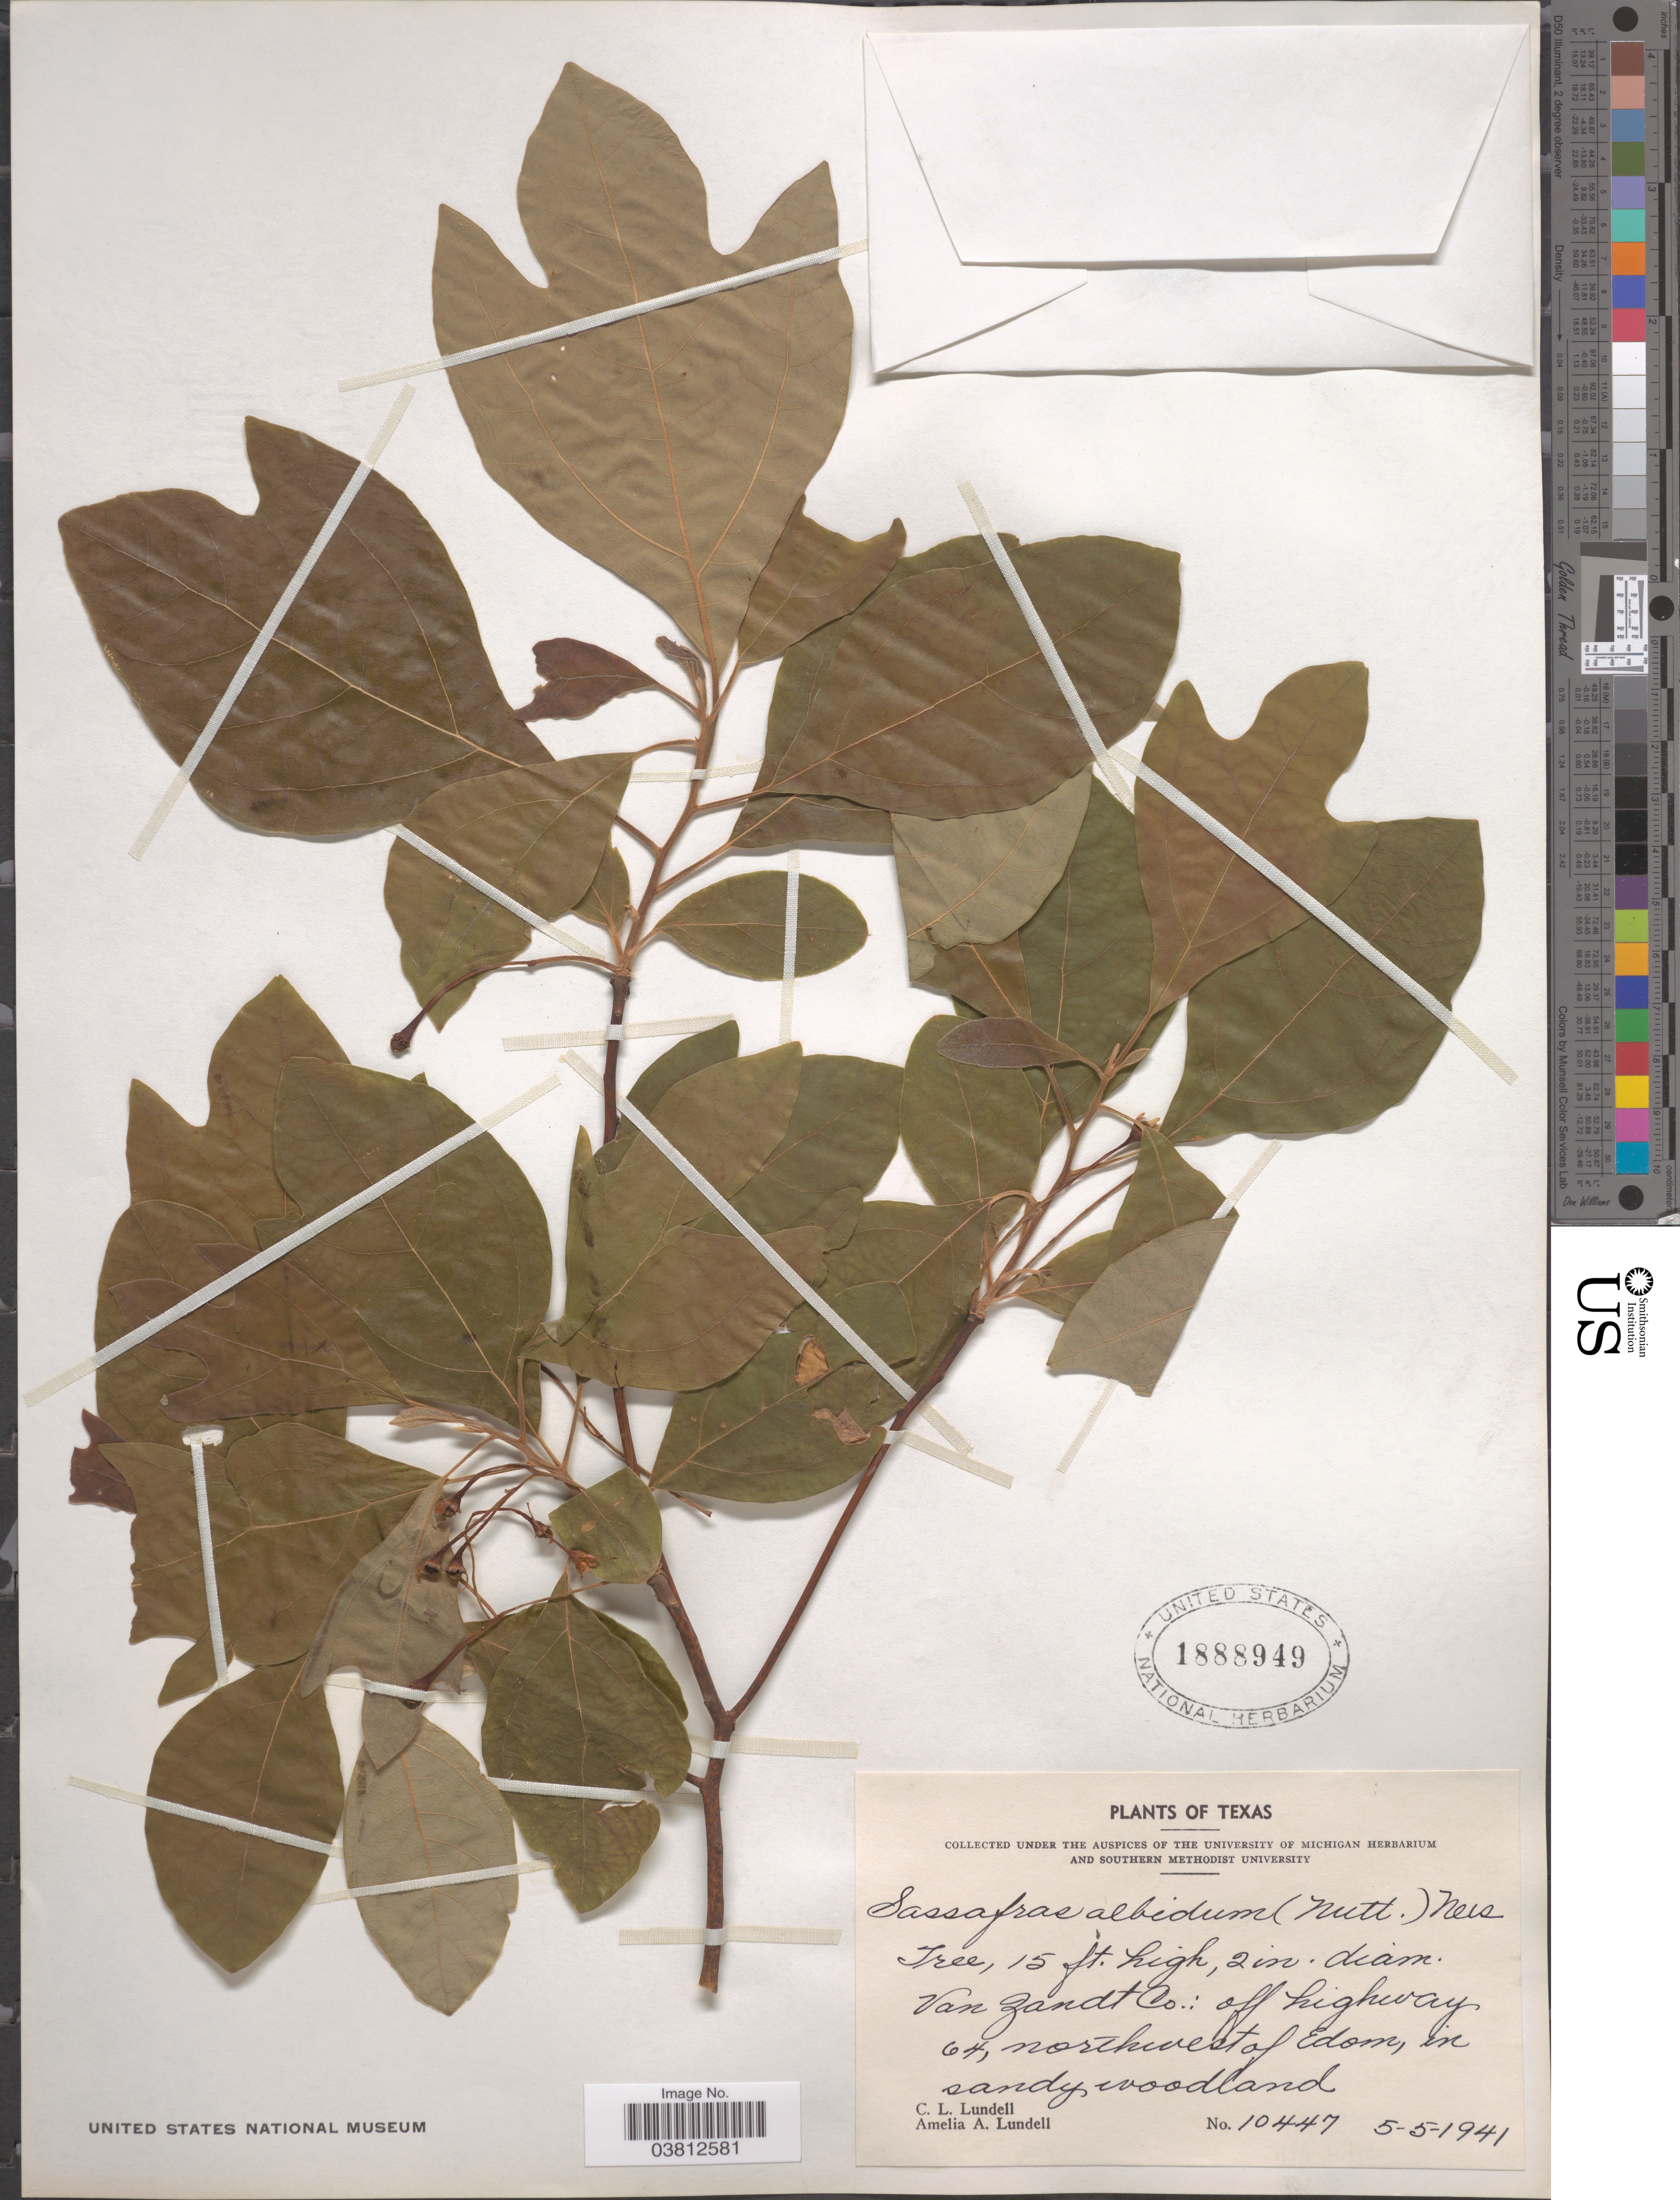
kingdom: Plantae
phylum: Tracheophyta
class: Magnoliopsida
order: Laurales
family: Lauraceae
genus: Sassafras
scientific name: Sassafras albidum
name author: (Nutt.) Nees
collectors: C. L. Lundell & A. A. Lundell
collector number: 10447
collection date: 1941-05-05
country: United States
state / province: Texas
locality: Van Zandt Co.: off highway 64, northwest of Edom, in sandy woodland.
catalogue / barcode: US 1888949